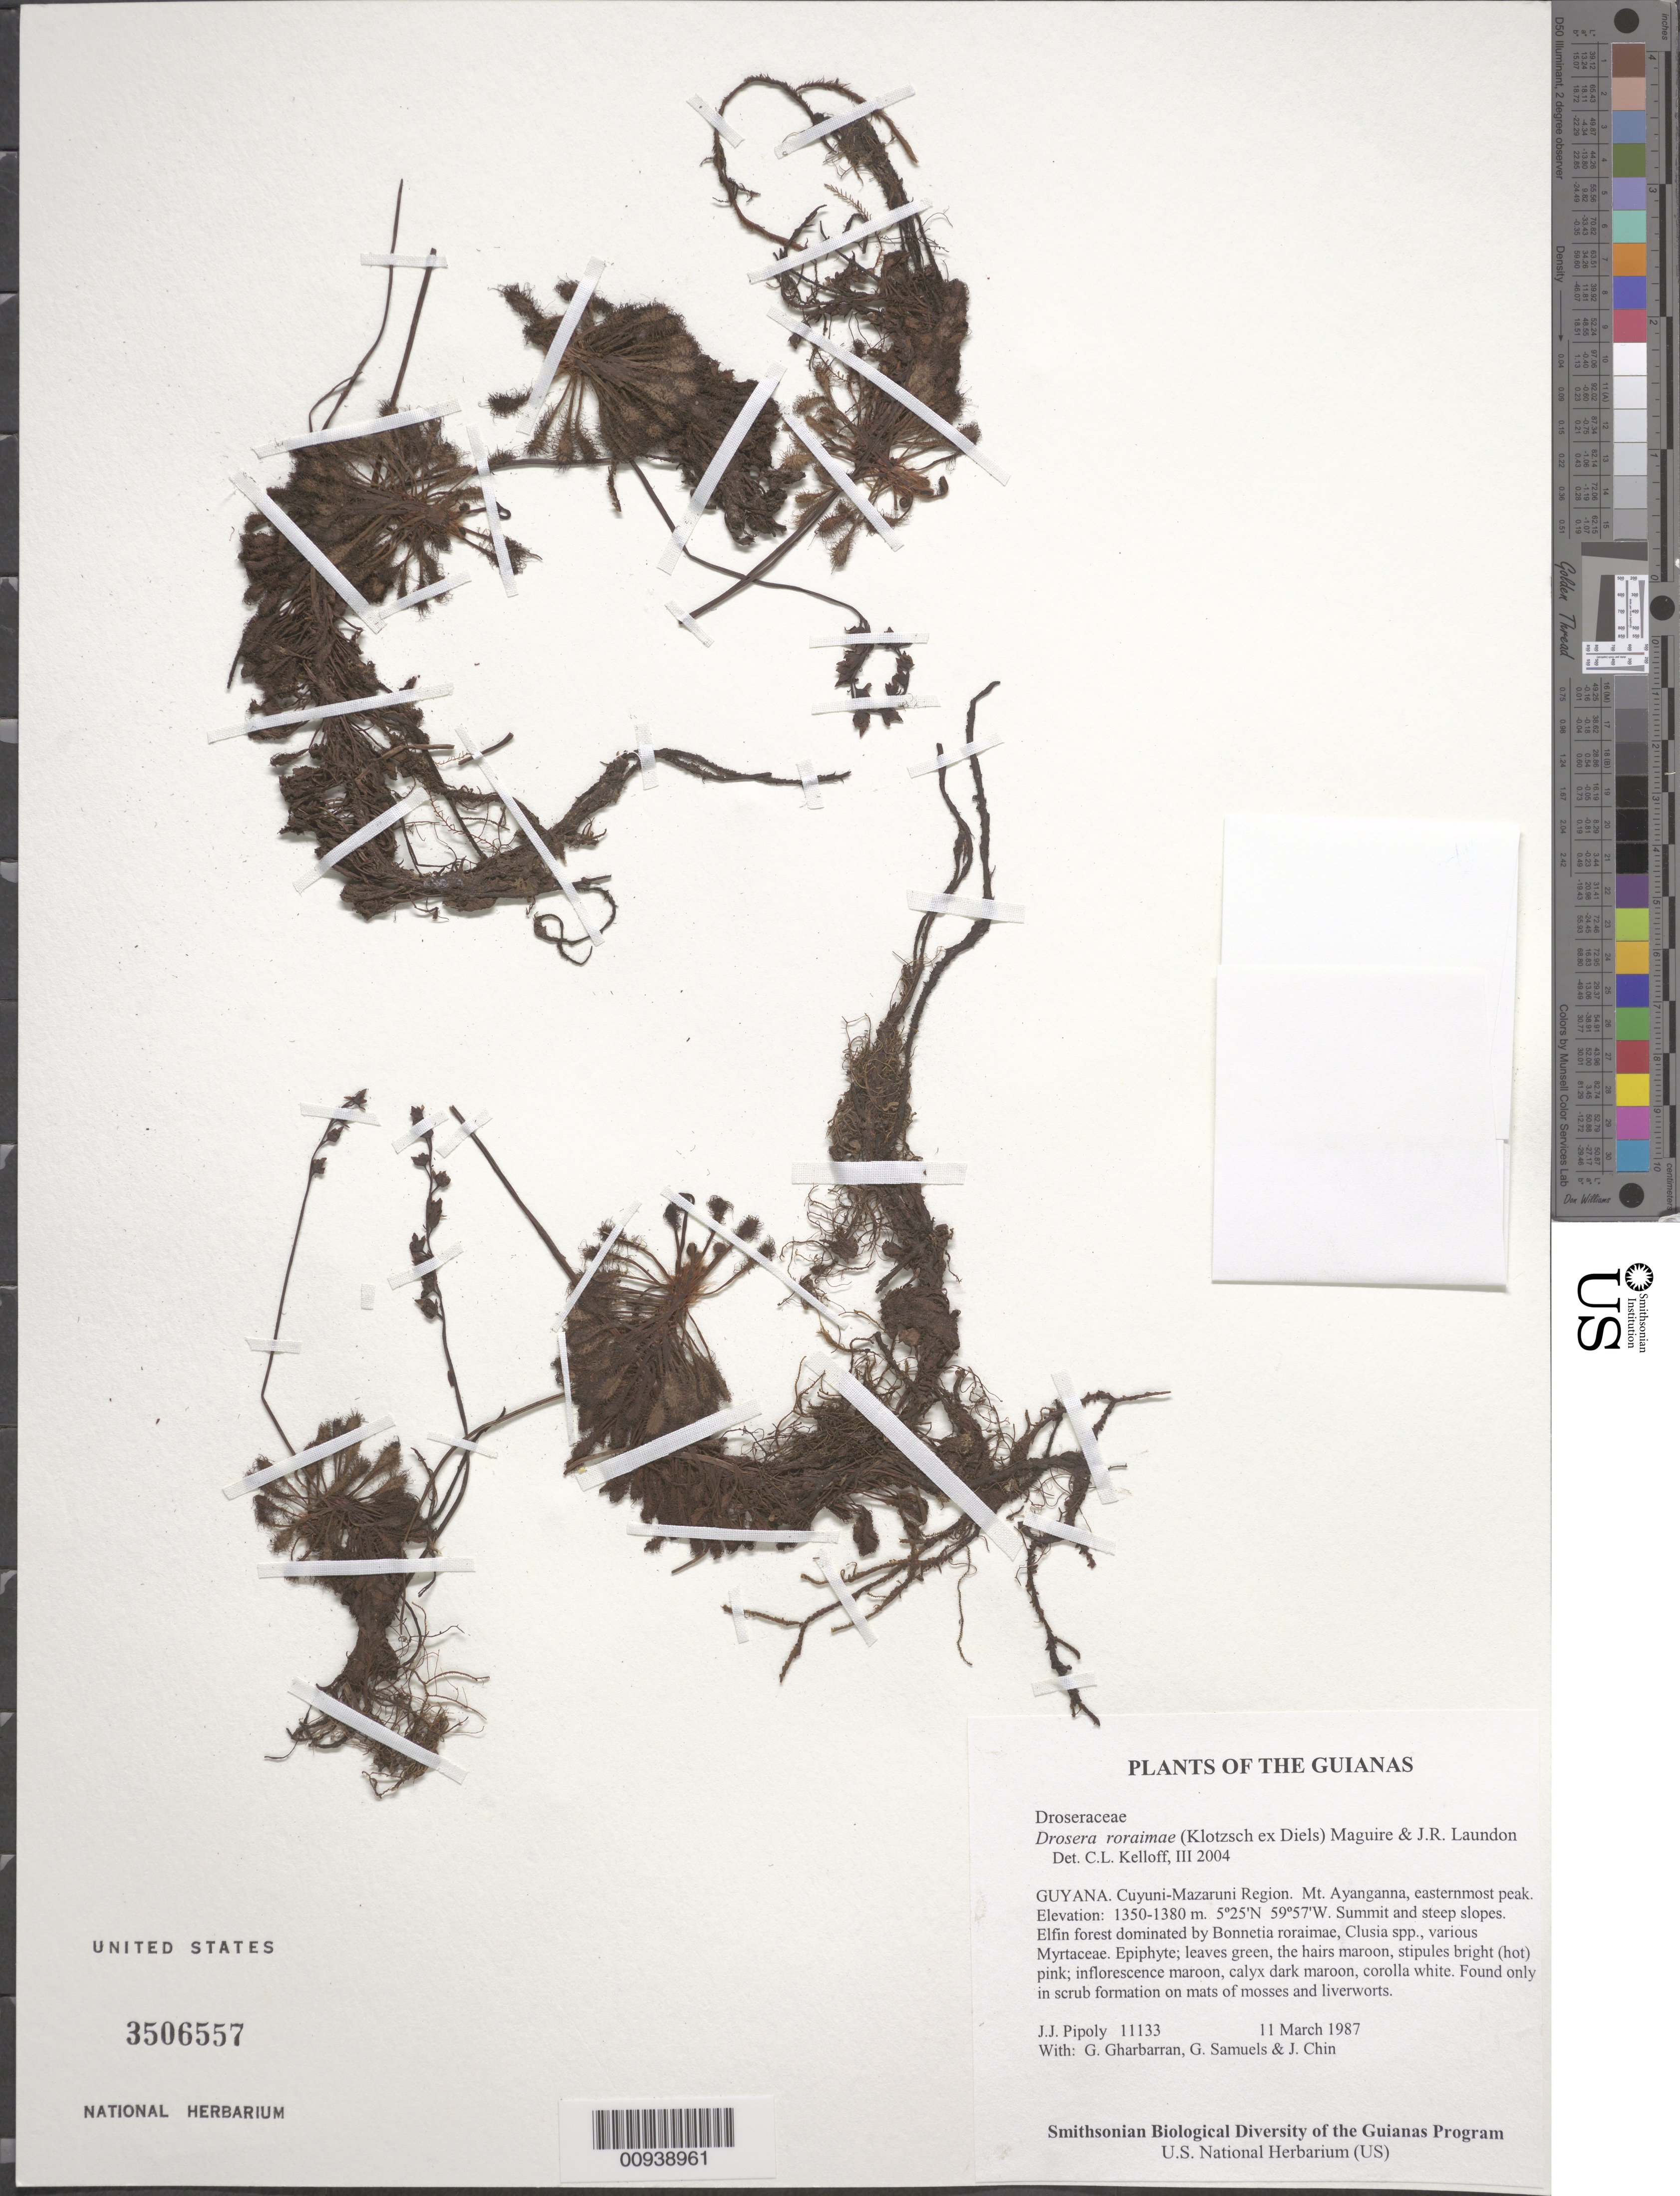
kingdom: Plantae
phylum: Tracheophyta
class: Magnoliopsida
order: Caryophyllales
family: Droseraceae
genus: Drosera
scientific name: Drosera roraimae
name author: (Klotzsch ex Diels) Maguire & J.R. Laundon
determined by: Kelloff, Carol L., (US), Smithsonian Institution - National Museum of Natural History (UNITED STATES)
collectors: J. J. Pipoly, G. Gharbarran, G. Samuels & J. Chin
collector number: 11133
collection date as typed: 11 March 1987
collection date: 1987-03-11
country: Guyana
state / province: Cuyuni-Mazaruni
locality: Mt. Ayanganna, easternmost peak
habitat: Summit and steep slopes. Elfin forest dominated by Bonnetia roraimae, Clusia spp., various Myrtaceae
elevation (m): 1350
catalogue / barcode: US 3506557